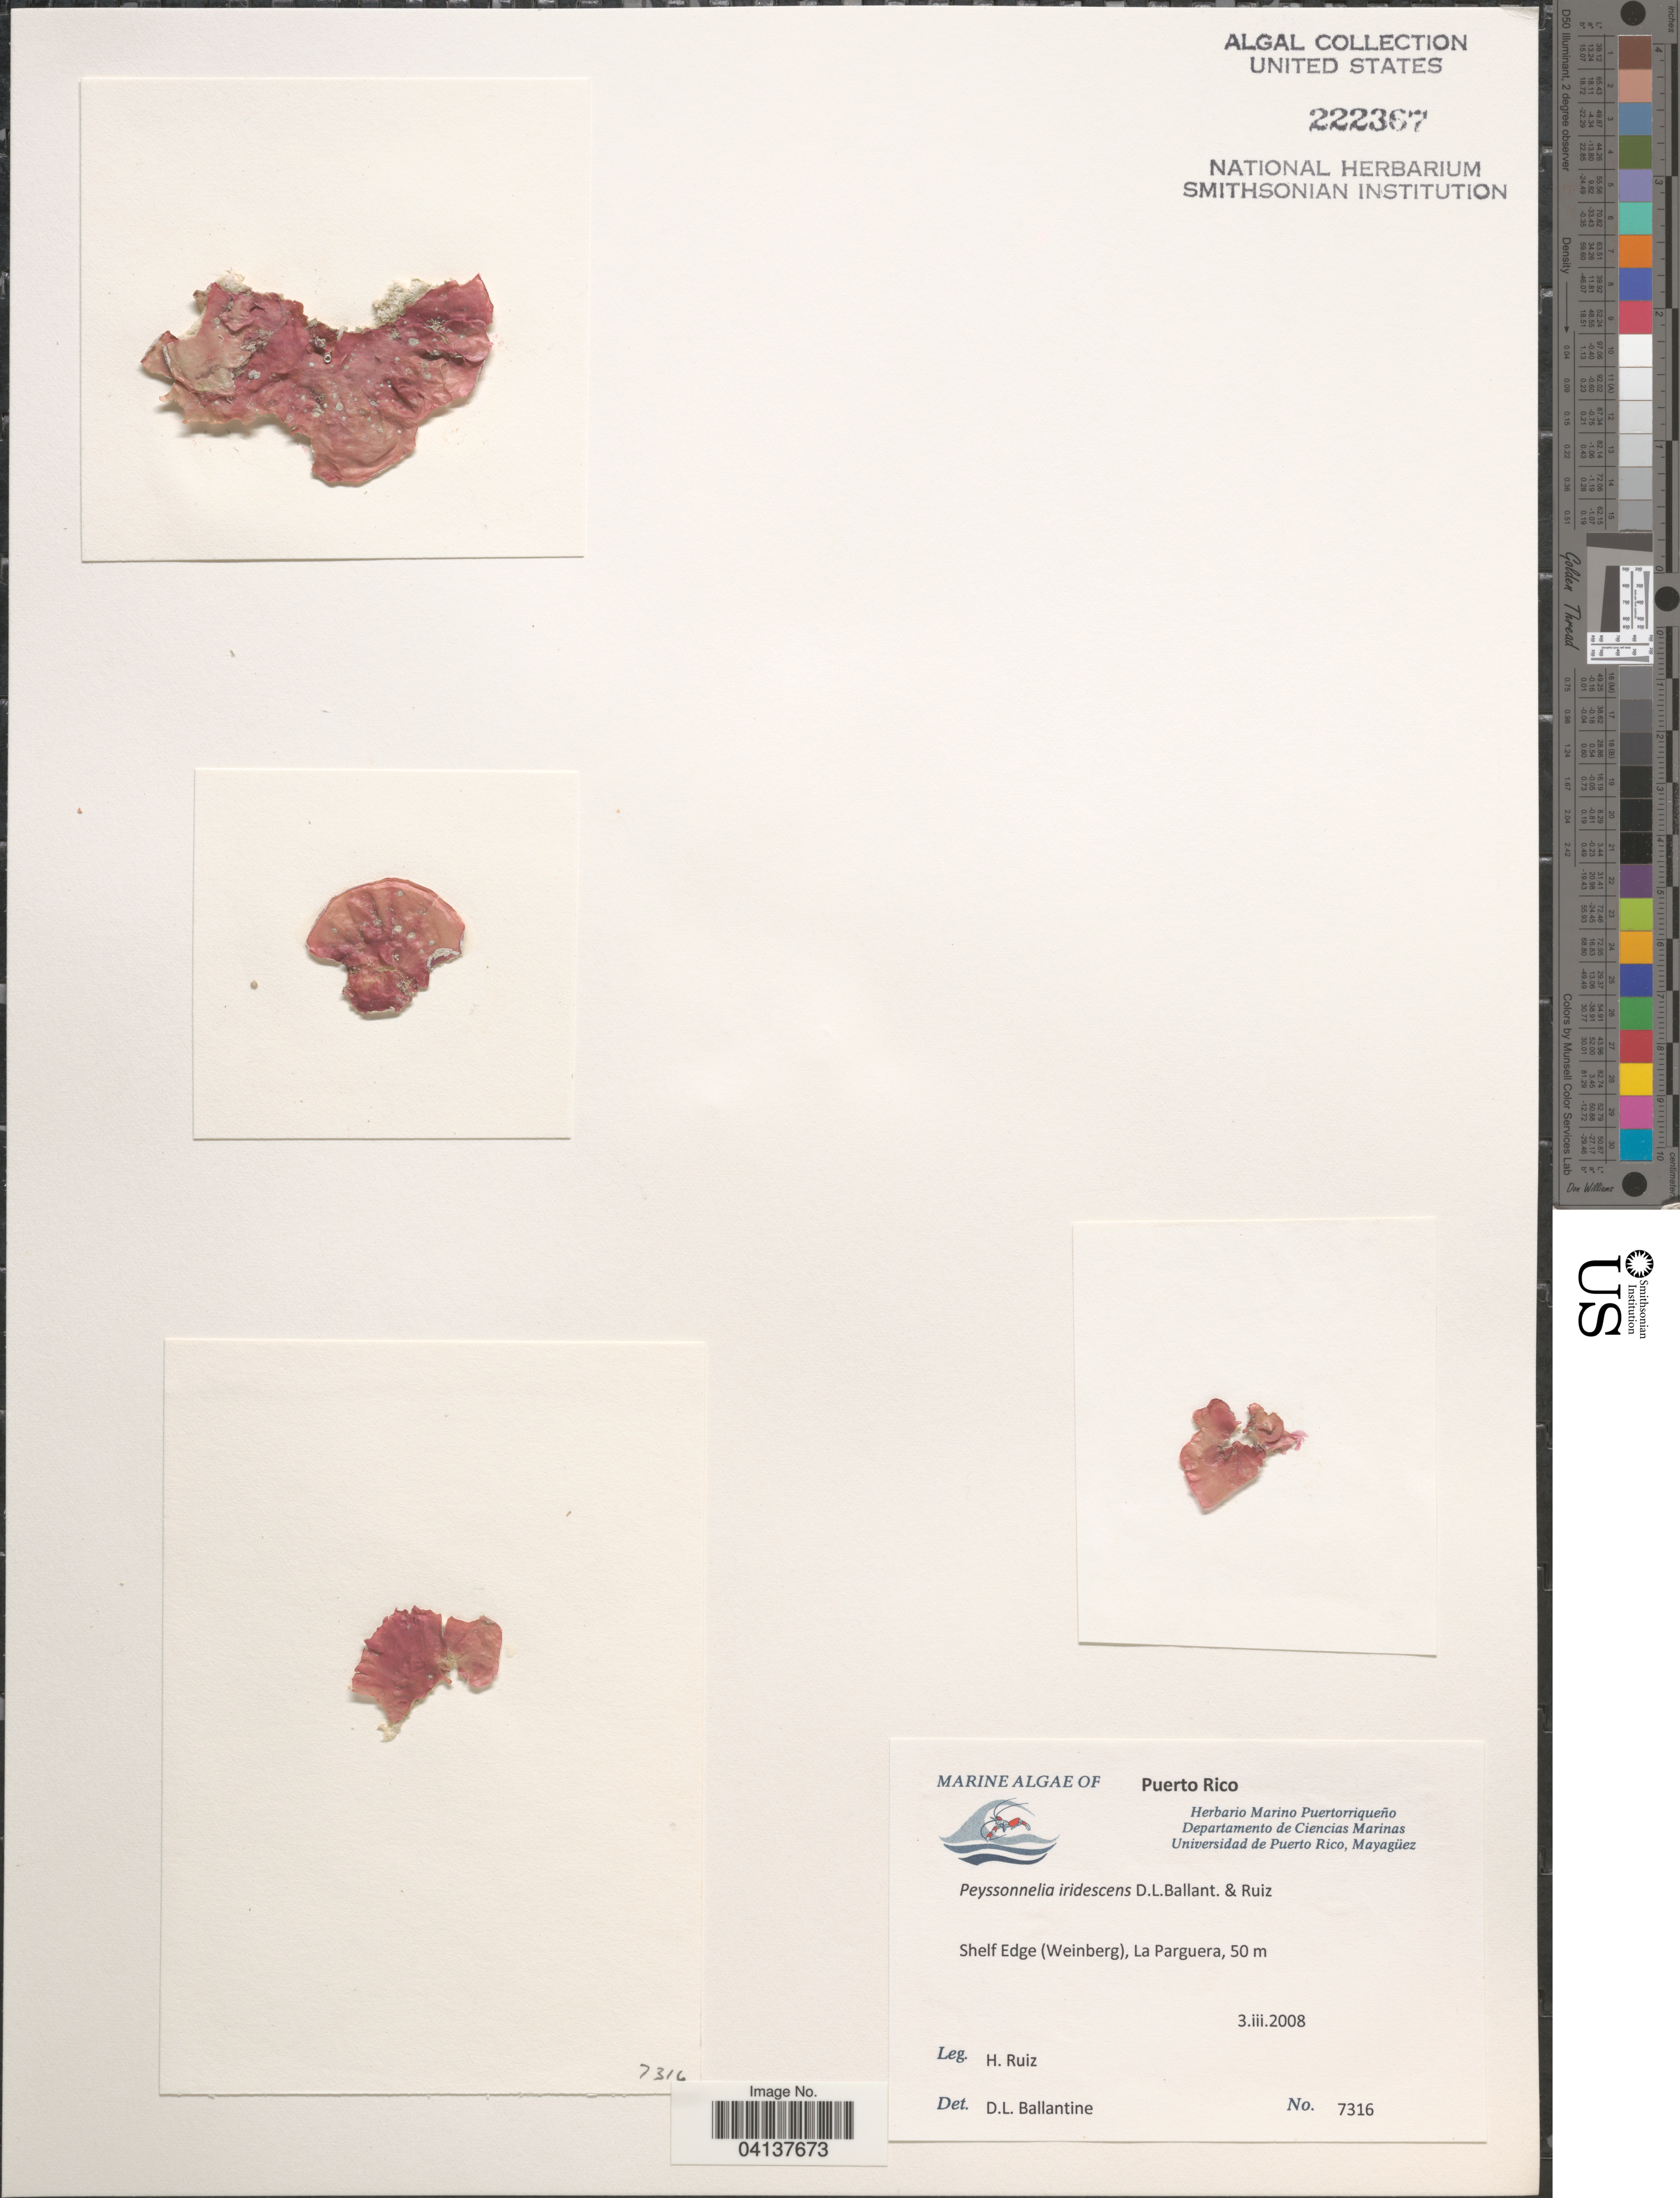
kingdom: Plantae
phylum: Rhodophyta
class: Florideophyceae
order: Peyssonneliales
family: Peyssonneliaceae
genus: Peyssonnelia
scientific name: Peyssonnelia iridescens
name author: D.L. Ballant. & H.Ruiz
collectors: H. Ruiz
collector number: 7316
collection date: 2008-03-03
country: Puerto Rico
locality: Shelf Edge (Weinberg), La Parguera.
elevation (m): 50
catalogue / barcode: US 222367